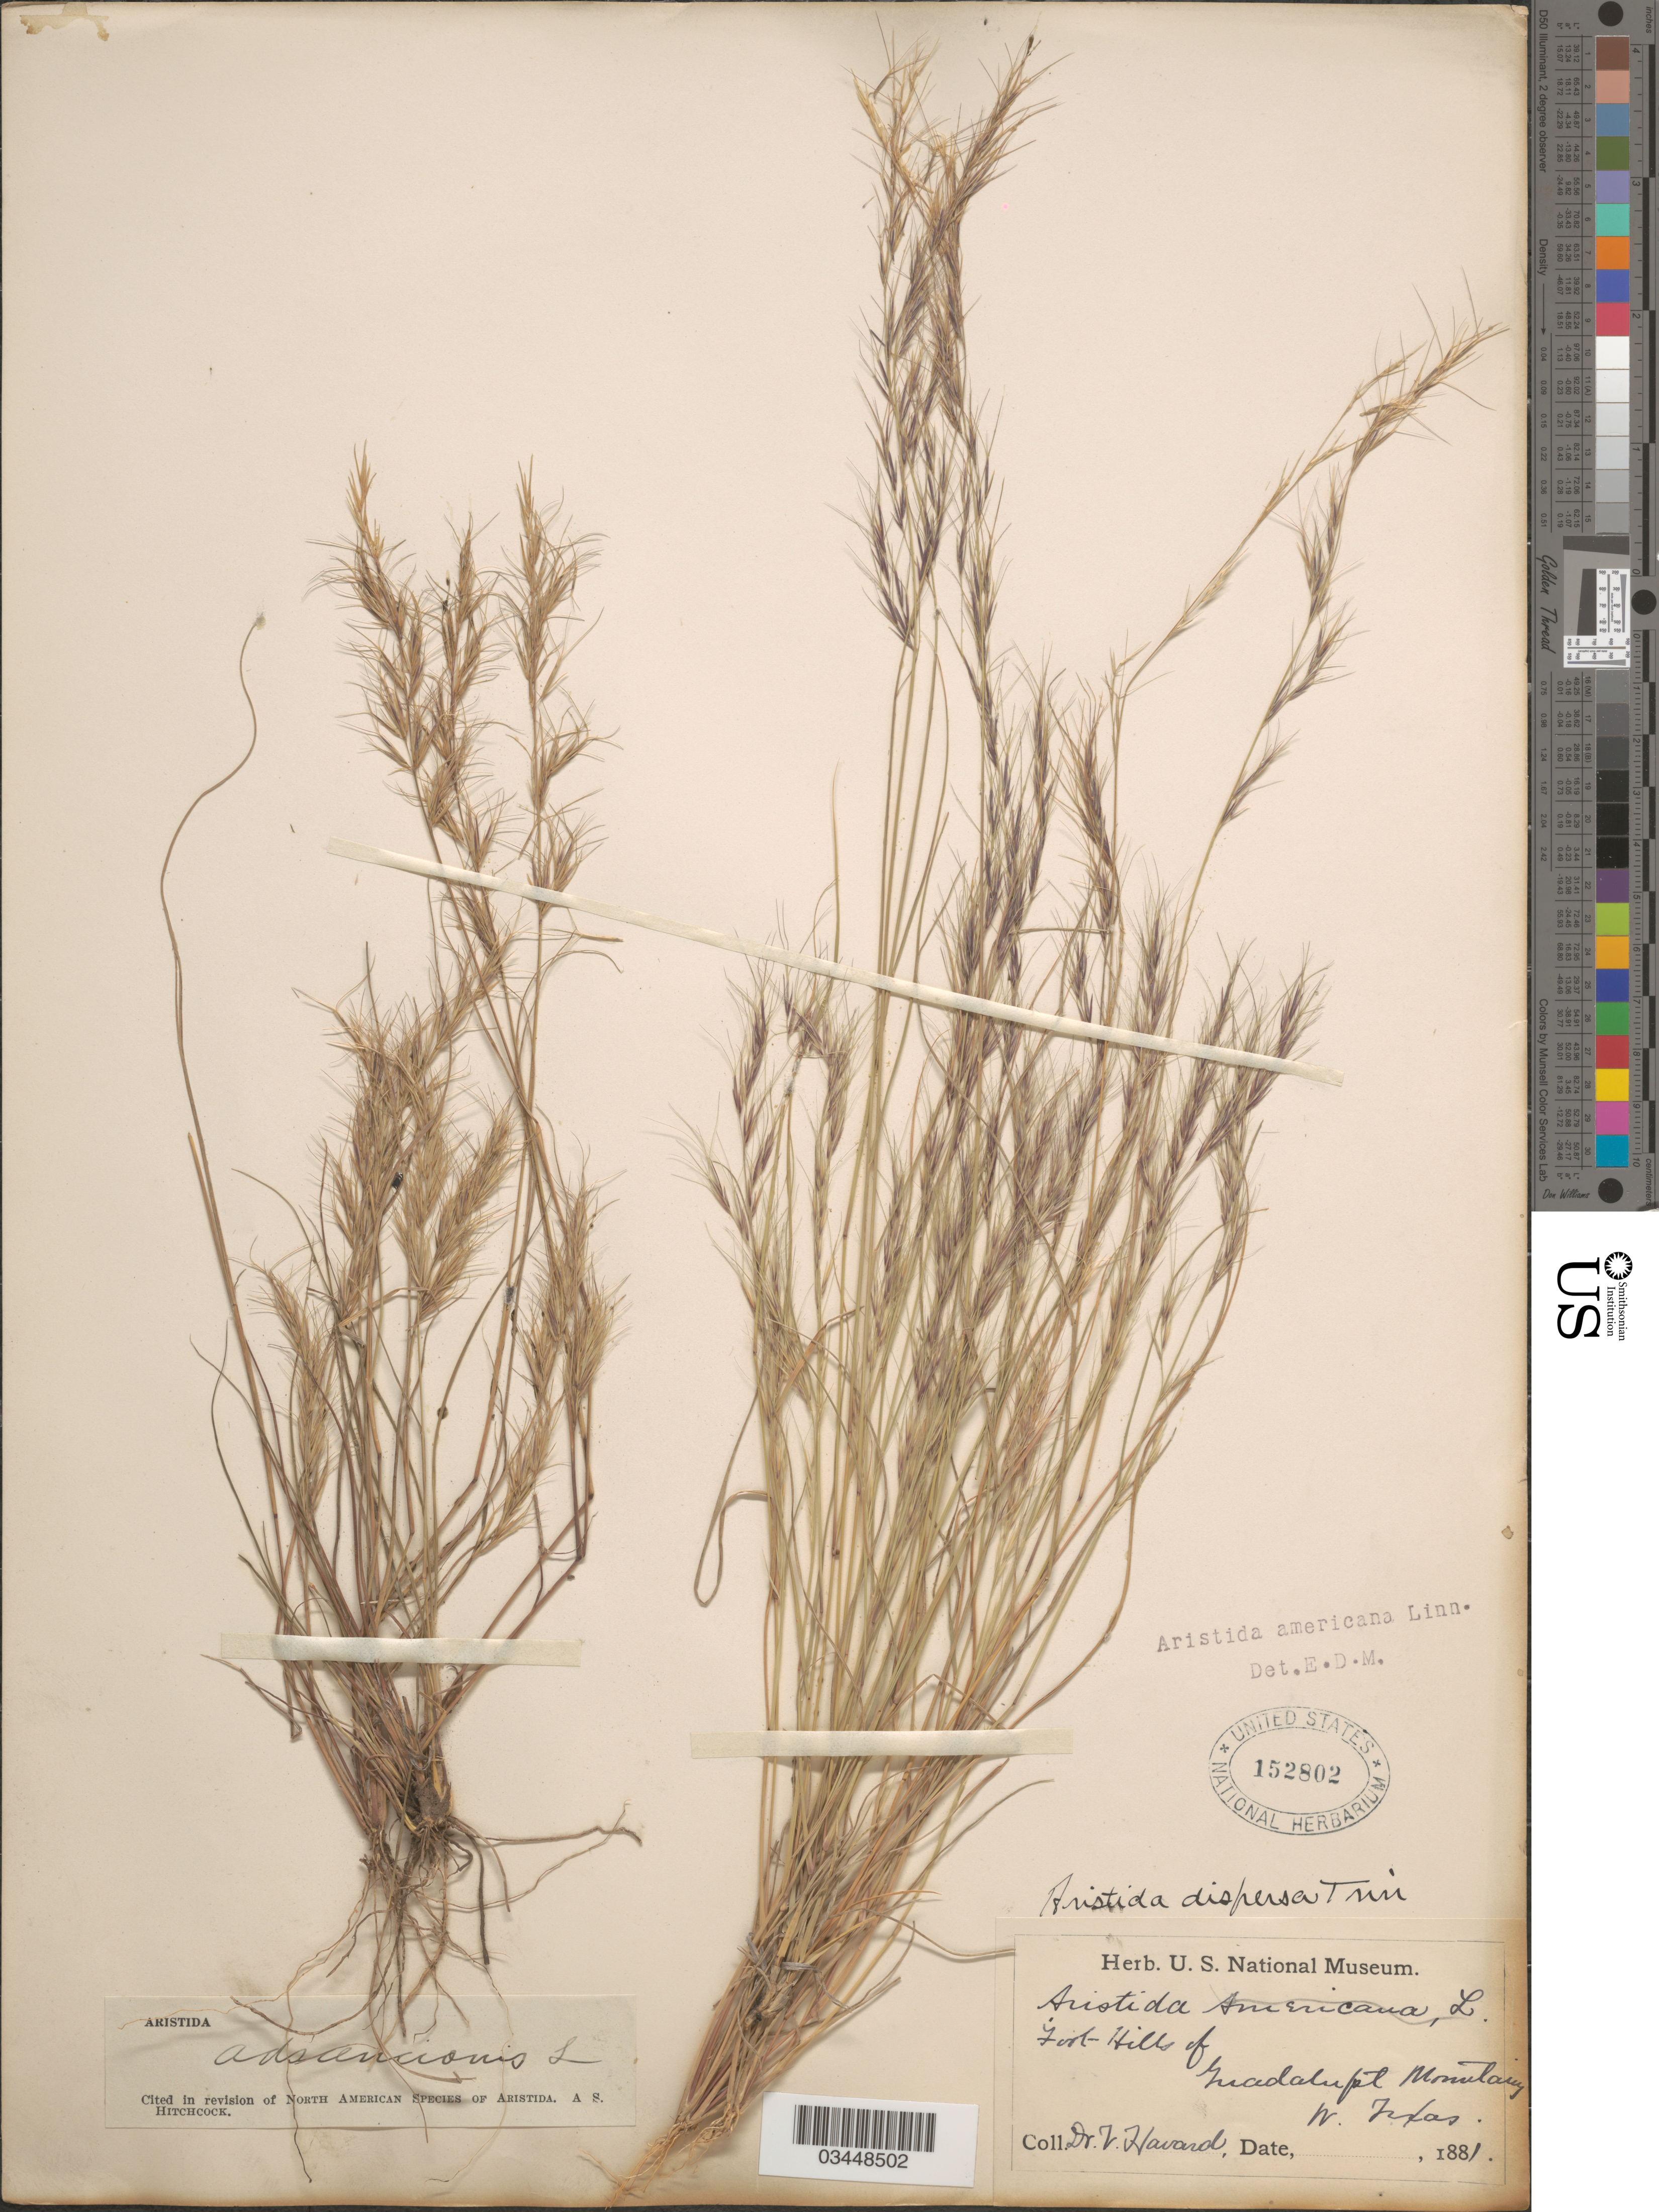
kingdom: Plantae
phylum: Tracheophyta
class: Liliopsida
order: Poales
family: Poaceae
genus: Aristida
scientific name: Aristida adscensionis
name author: L.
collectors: V. Havard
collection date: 1881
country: United States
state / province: Texas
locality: Fort-Hills of Guadalupe Mountains. W. Texas.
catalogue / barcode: US 152802